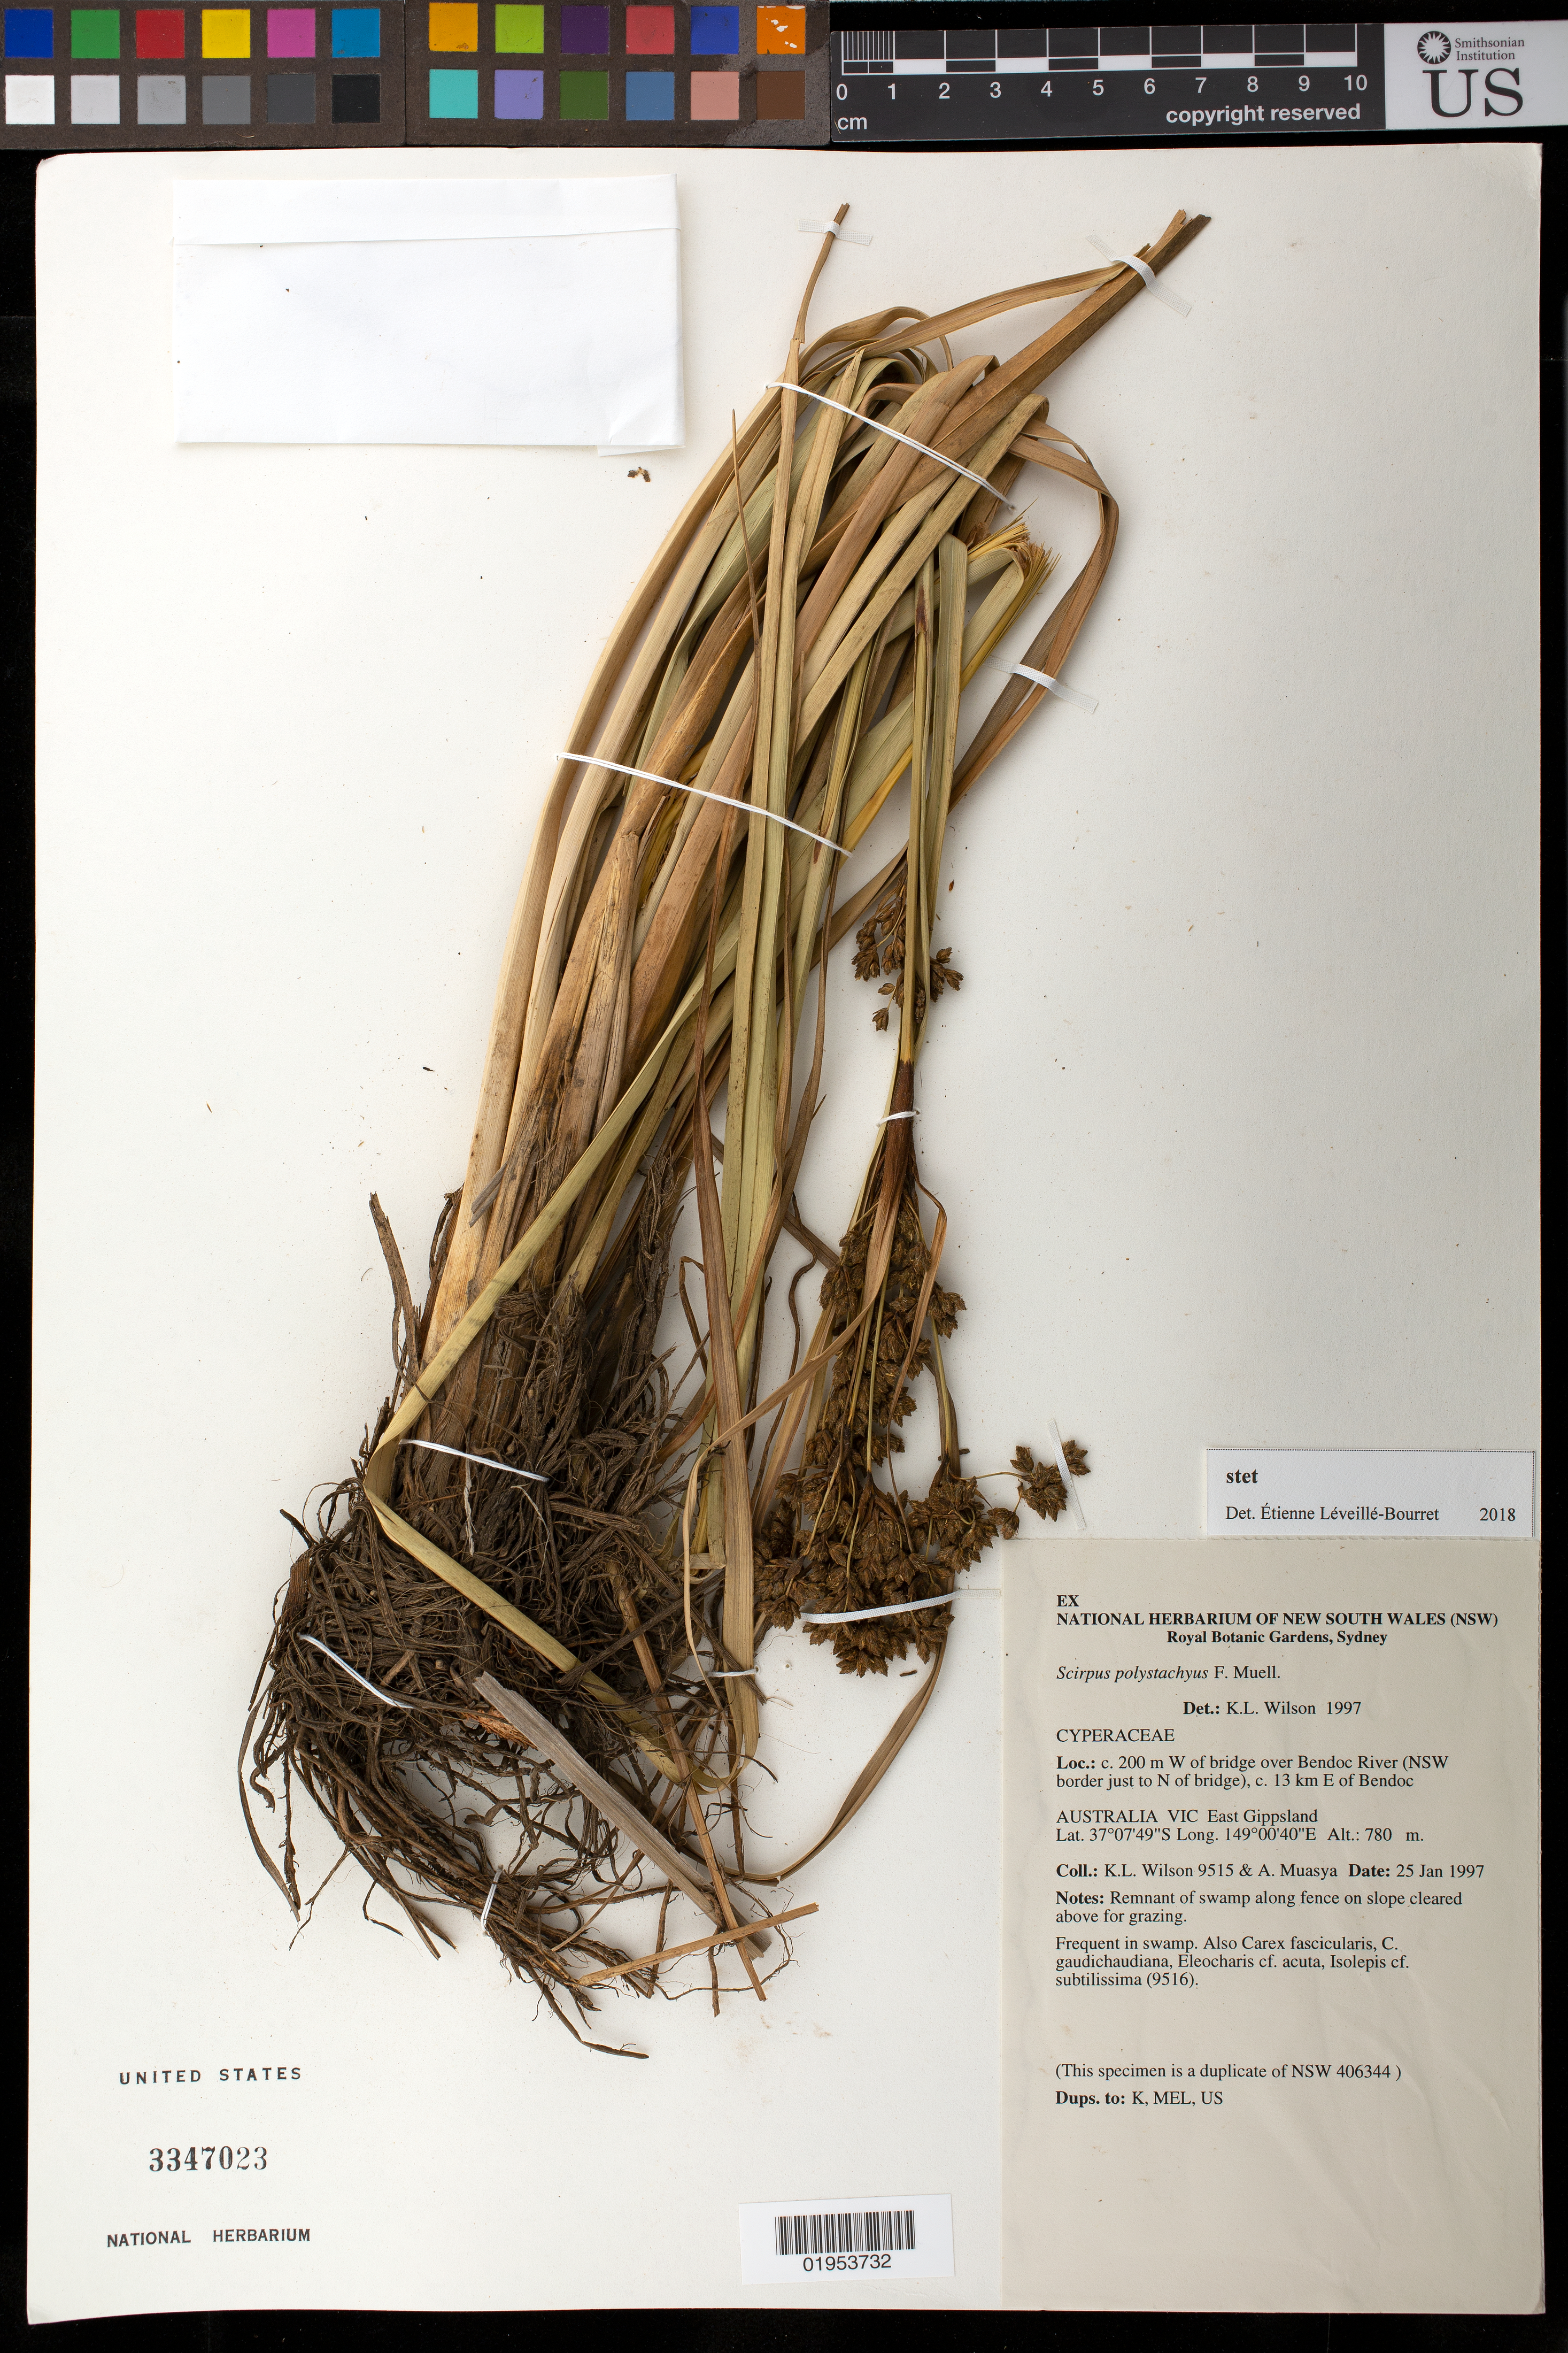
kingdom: Plantae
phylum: Tracheophyta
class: Liliopsida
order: Poales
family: Cyperaceae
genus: Scirpus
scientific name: Scirpus polystachyus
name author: F. Muell.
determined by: Wilson, K. L.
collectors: K. L. Wilson & A. Muasya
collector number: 9515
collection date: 1997-01-25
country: Australia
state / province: Victoria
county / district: East Gippsland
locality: ca. 200m. W of bridge over Bendoc River (NSW border just to N of bridge). ca. 13 km E of Bendoc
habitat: Frequent in swamp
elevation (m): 780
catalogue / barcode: US 3347023